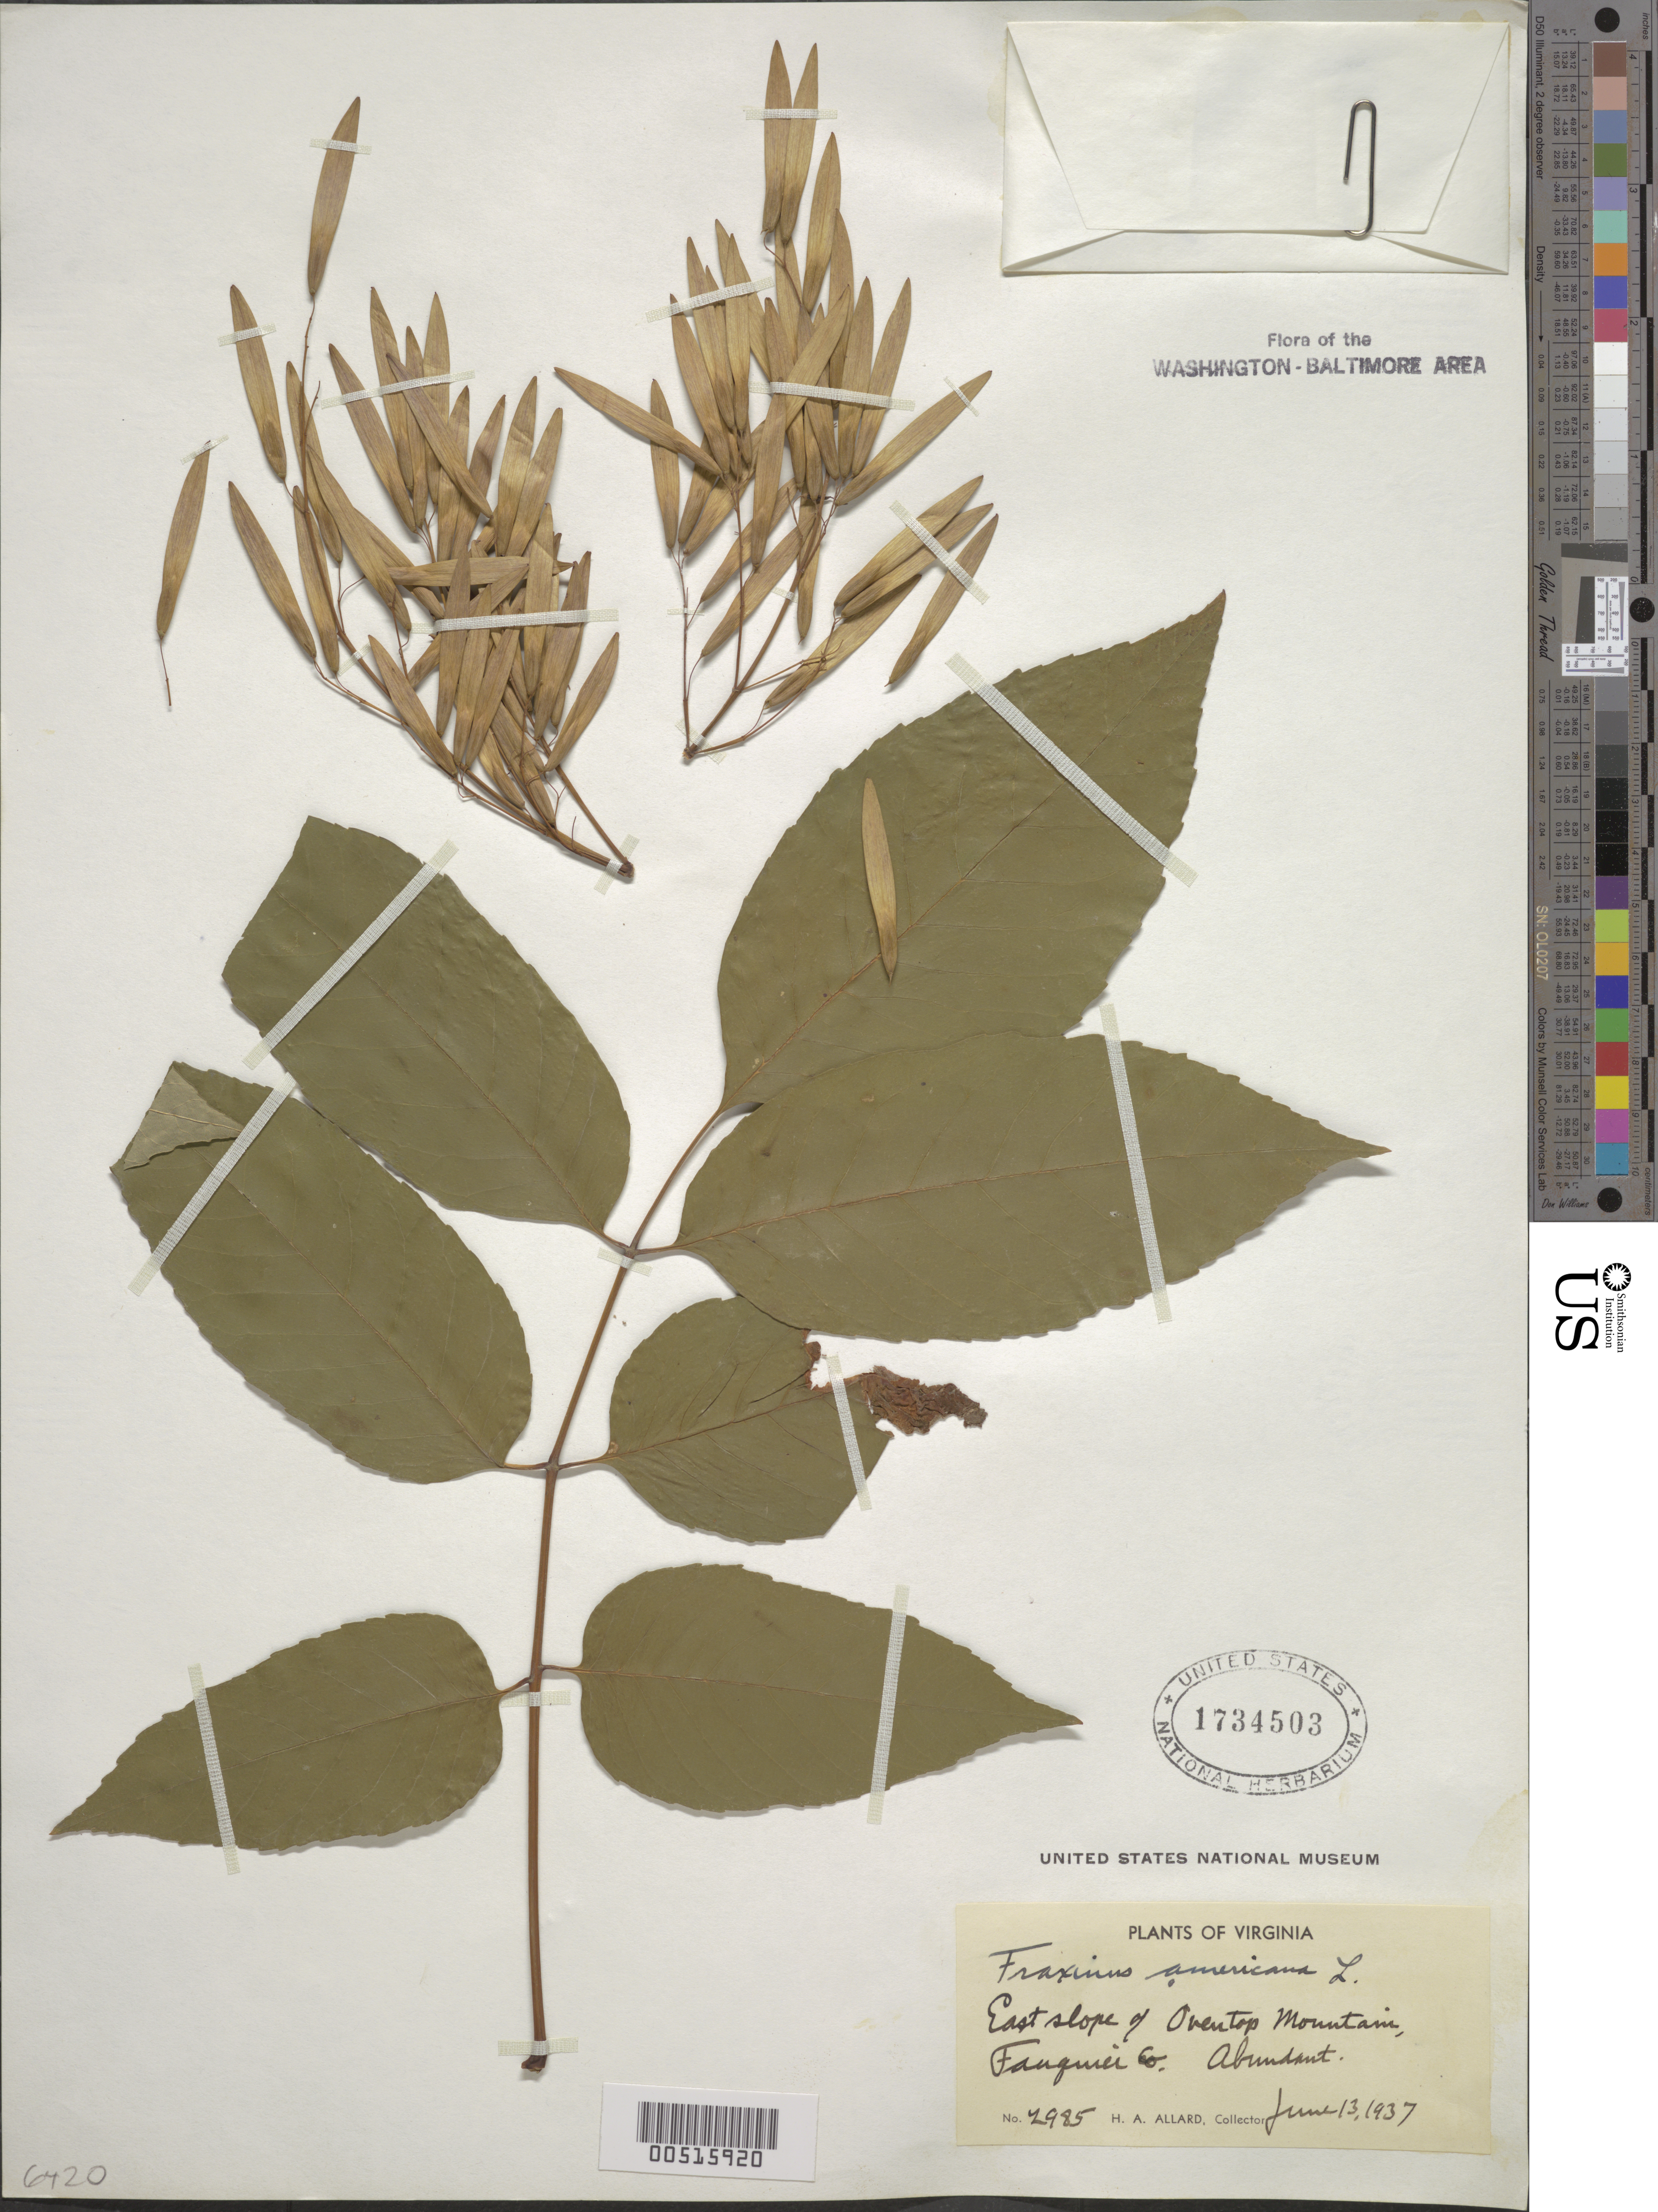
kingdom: Plantae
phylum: Tracheophyta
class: Magnoliopsida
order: Lamiales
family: Oleaceae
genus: Fraxinus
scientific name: Fraxinus americana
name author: L.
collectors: H. A. Allard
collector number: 2985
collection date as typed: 13 Jun 1937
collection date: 1937-06-13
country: United States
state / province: Virginia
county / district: Fauquier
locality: Oventop Mountains, E slope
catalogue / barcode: US 1734503